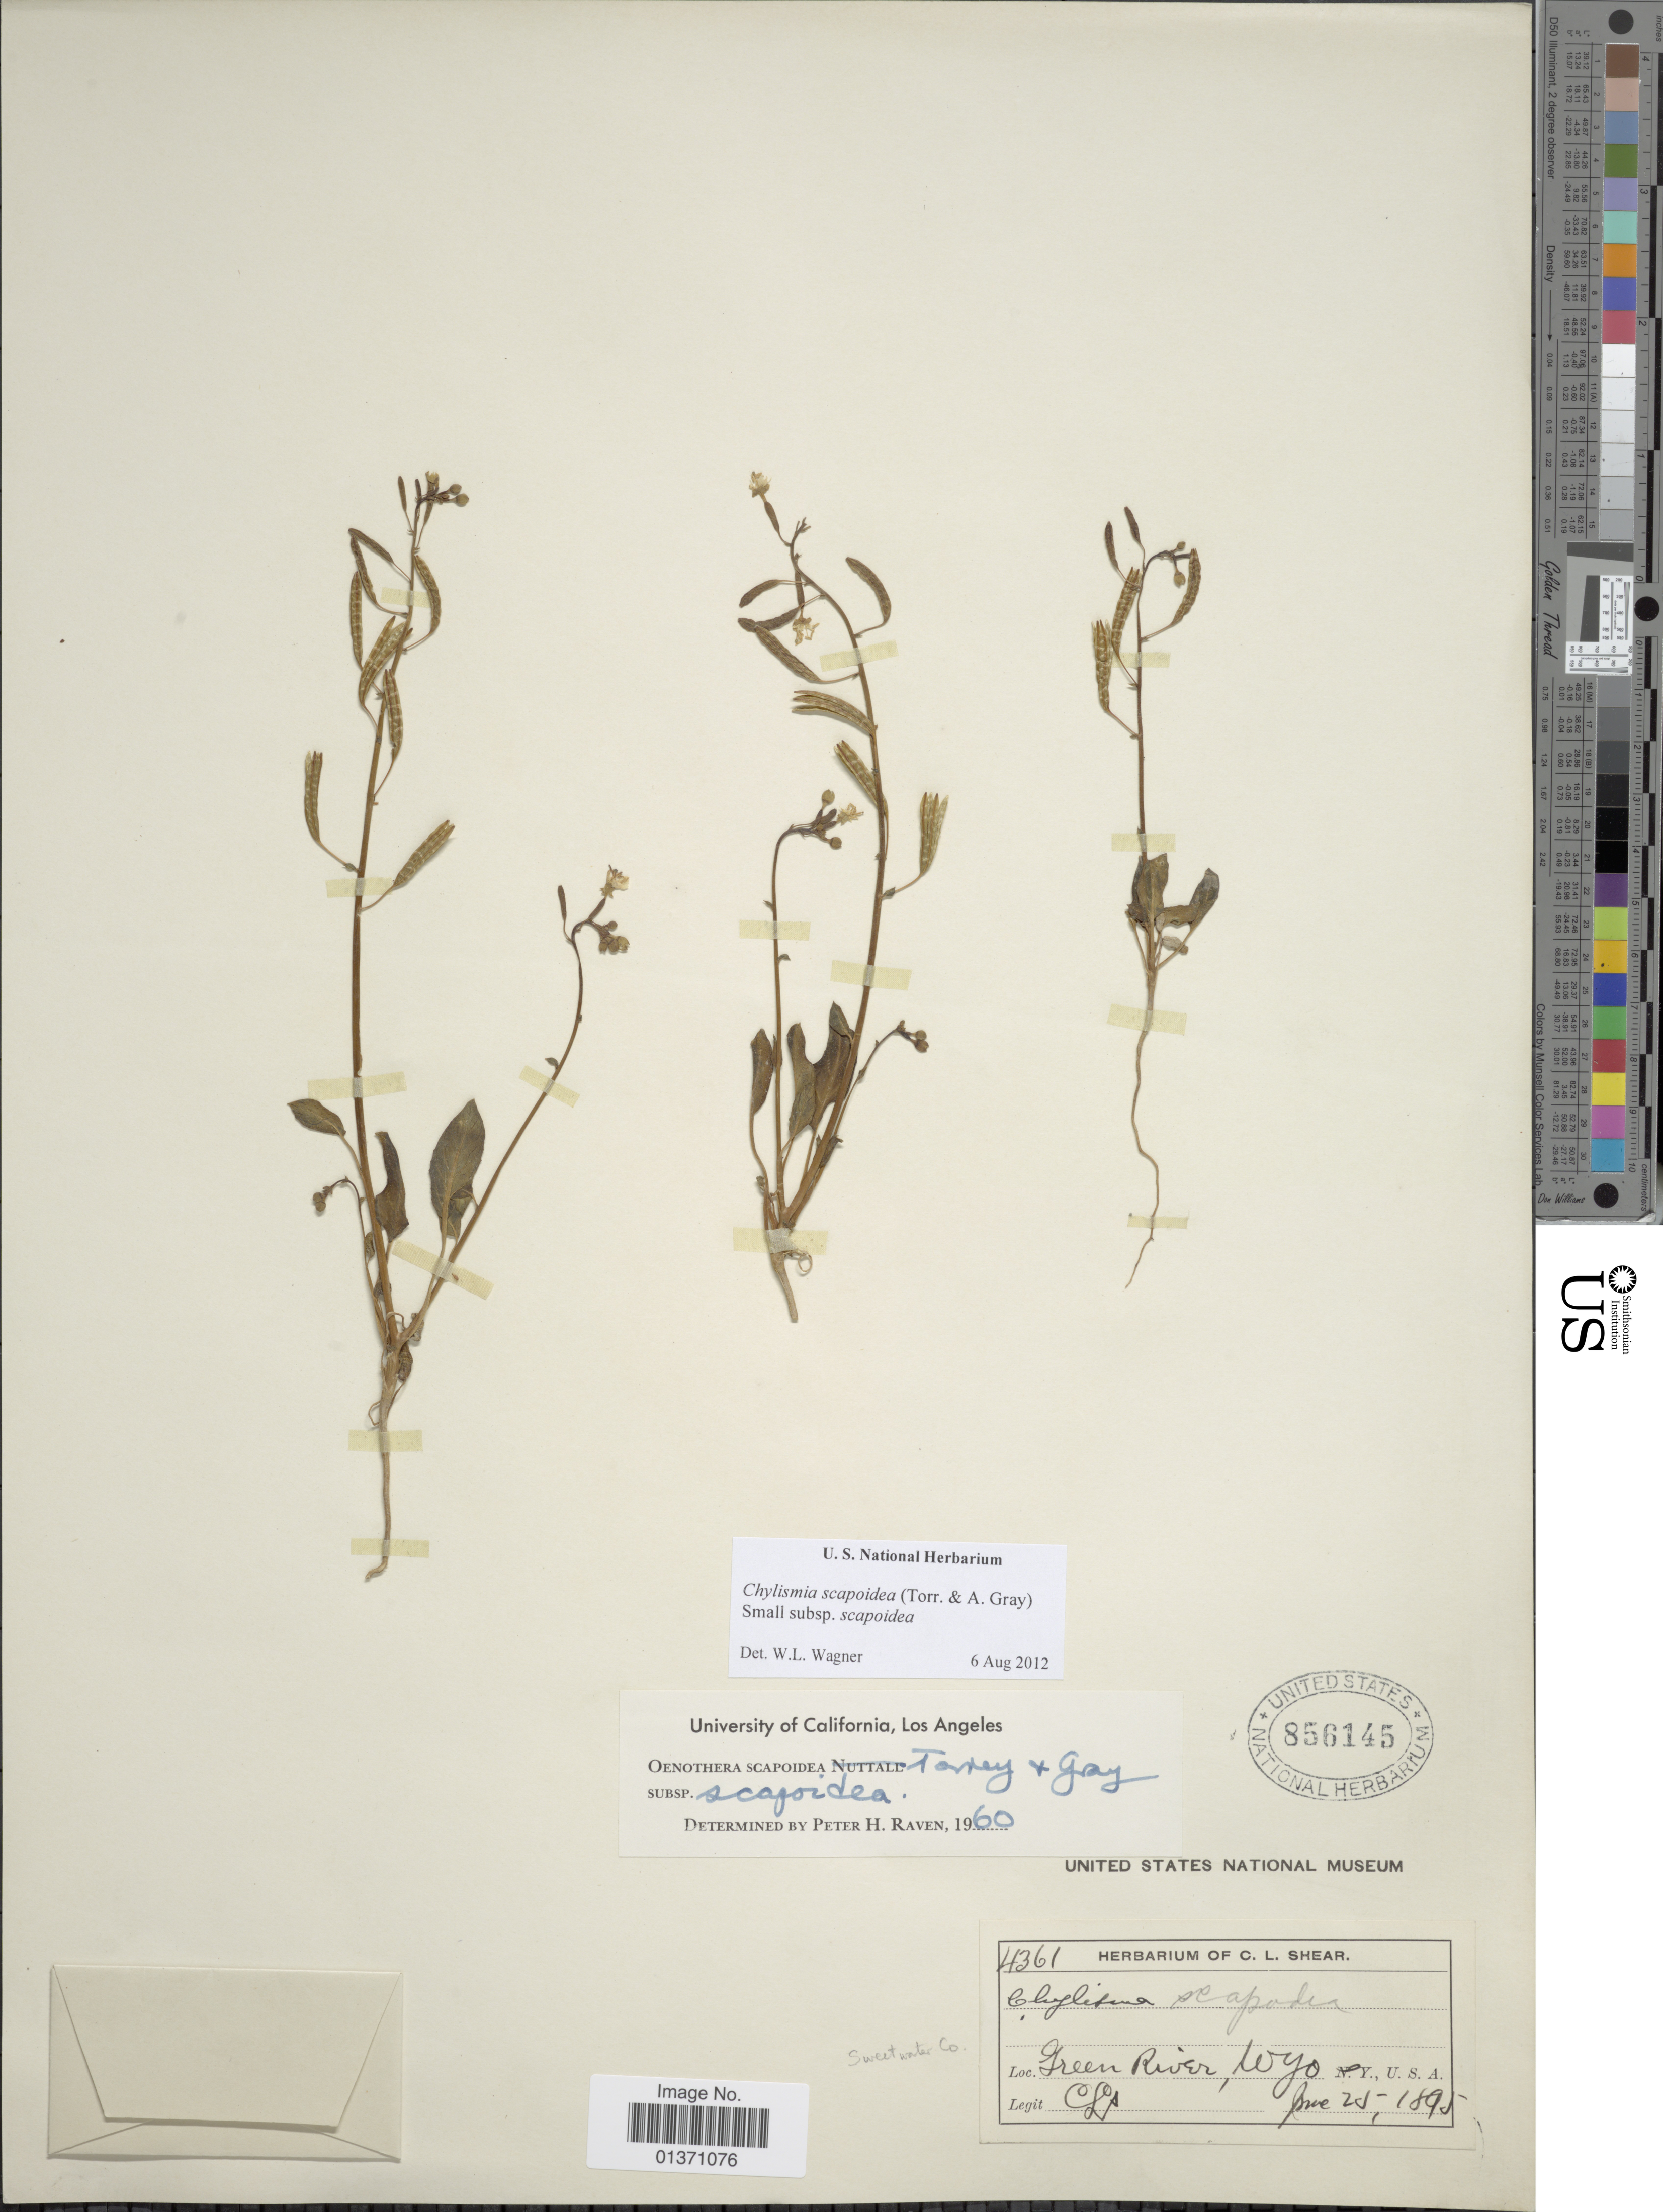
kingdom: Plantae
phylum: Tracheophyta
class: Magnoliopsida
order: Myrtales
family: Onagraceae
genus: Chylismia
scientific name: Chylismia scapoidea subsp. scapoidea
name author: (Torr. & A. Gray) Small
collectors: C. L. Shear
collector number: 4361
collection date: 1895-06-25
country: United States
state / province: Wyoming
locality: Green River, Sweetwater Co.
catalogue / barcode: US 856145